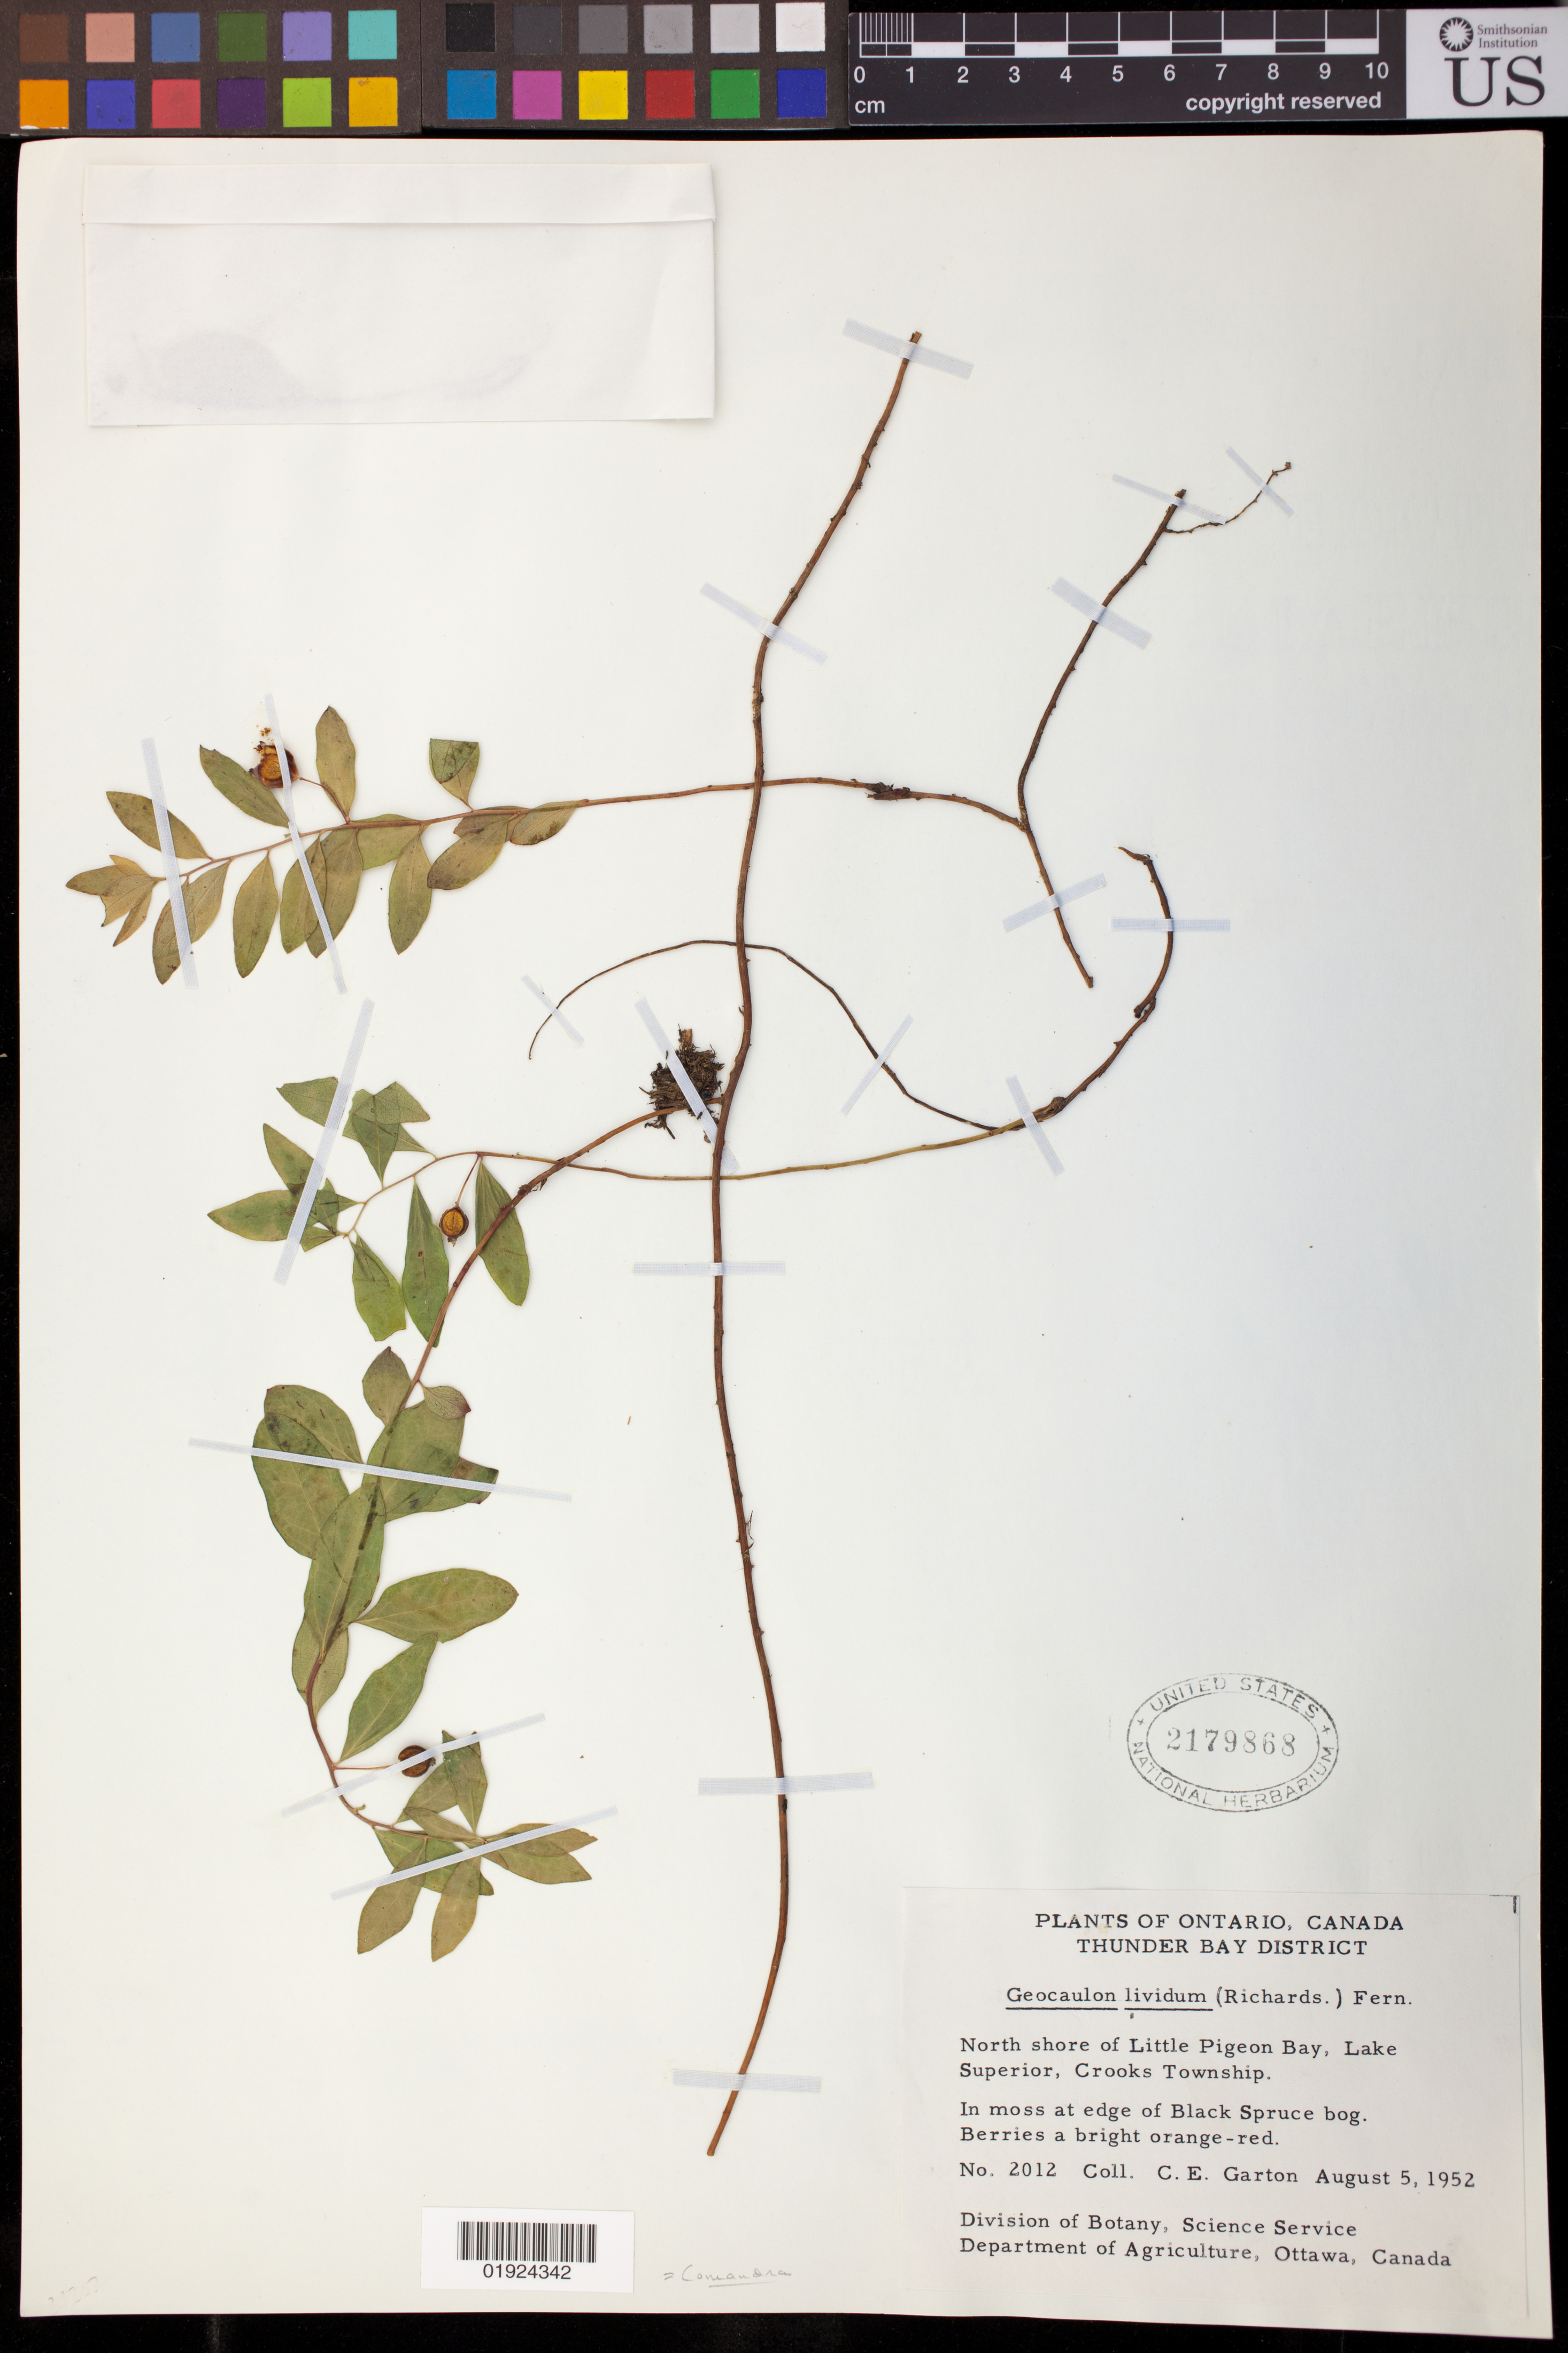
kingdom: Plantae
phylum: Tracheophyta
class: Magnoliopsida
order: Santalales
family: Comandraceae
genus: Geocaulon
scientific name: Geocaulon lividum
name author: (Richardson) Fernald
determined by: Piehl, M. A.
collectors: C. E. Garton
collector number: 2012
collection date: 1952-08-05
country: Canada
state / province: Ontario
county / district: Thunder Bay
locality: North shore of Little Pigeon Bay, Lake Superior, Crooks Township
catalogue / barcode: US 2179868